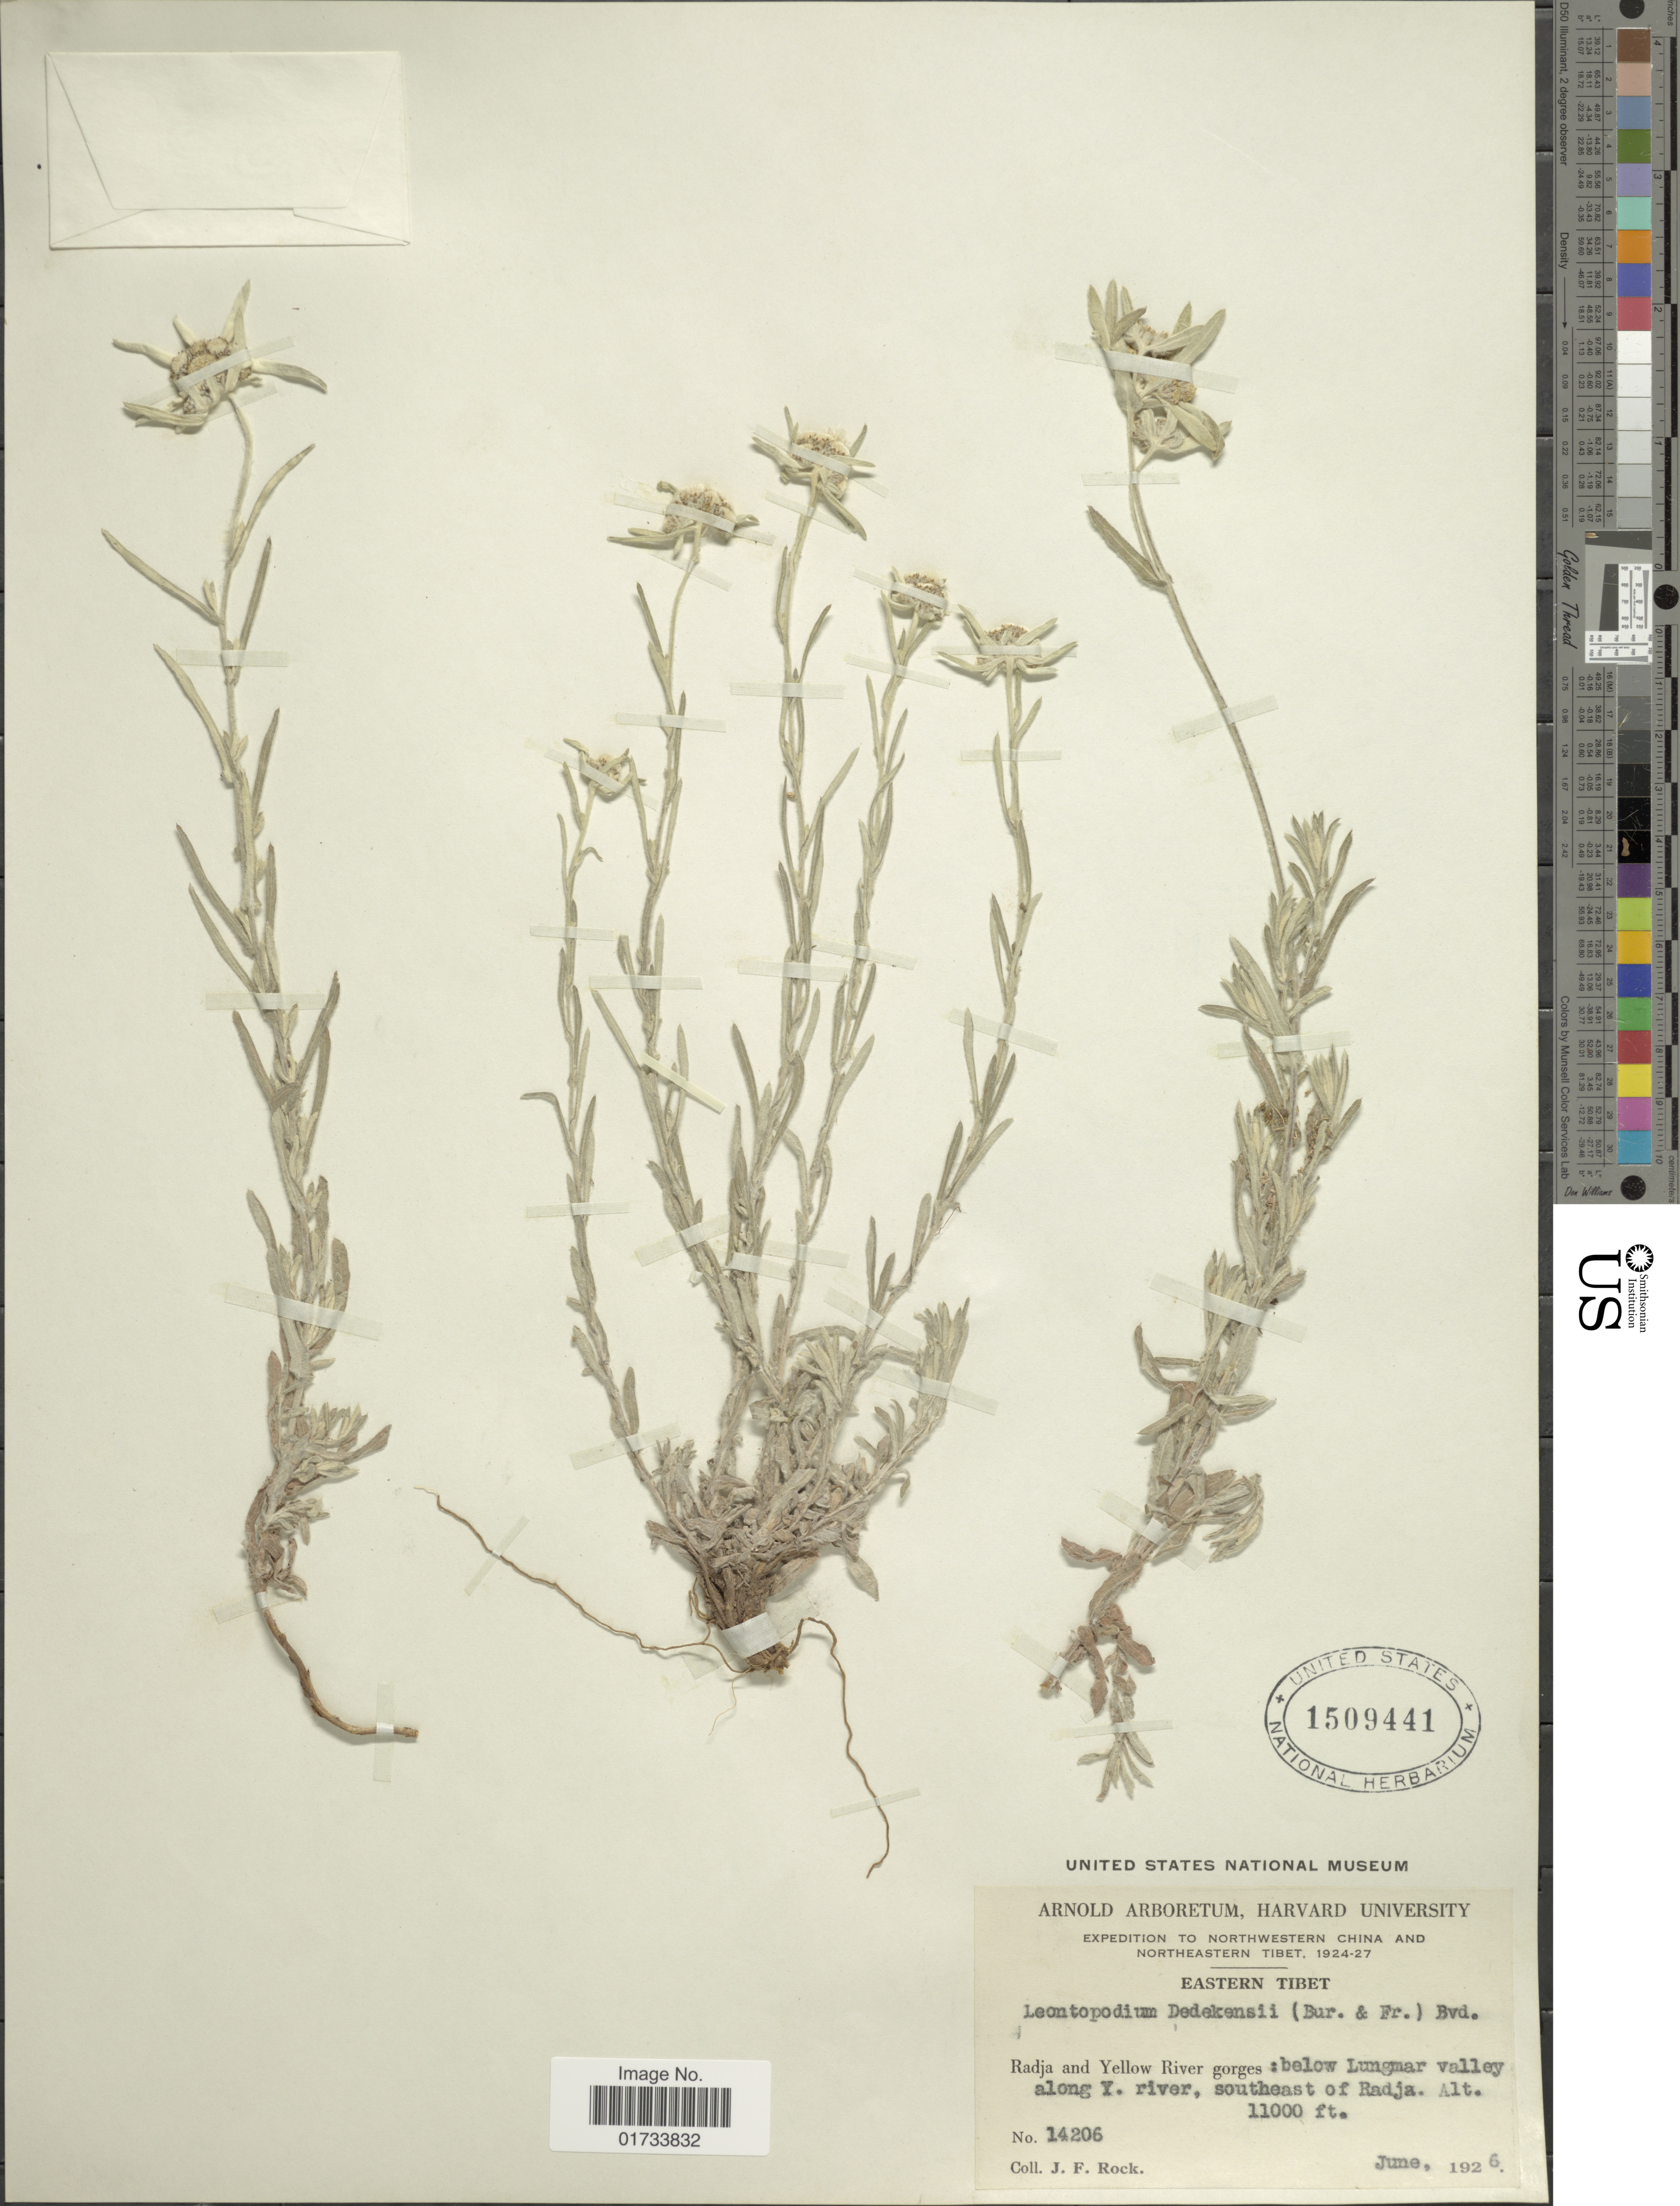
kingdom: Plantae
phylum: Tracheophyta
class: Magnoliopsida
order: Asterales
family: Asteraceae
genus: Leontopodium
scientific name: Leontopodium dedekensii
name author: (Bureau & Franch.) Beauverd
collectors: J. Rock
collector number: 4206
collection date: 1926-06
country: China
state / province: Xizang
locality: Northeastern Tibet, Radja and Yellow gorges: below Lungmar valley along Y. river, southeast of Radja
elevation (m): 3353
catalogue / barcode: US 1509441